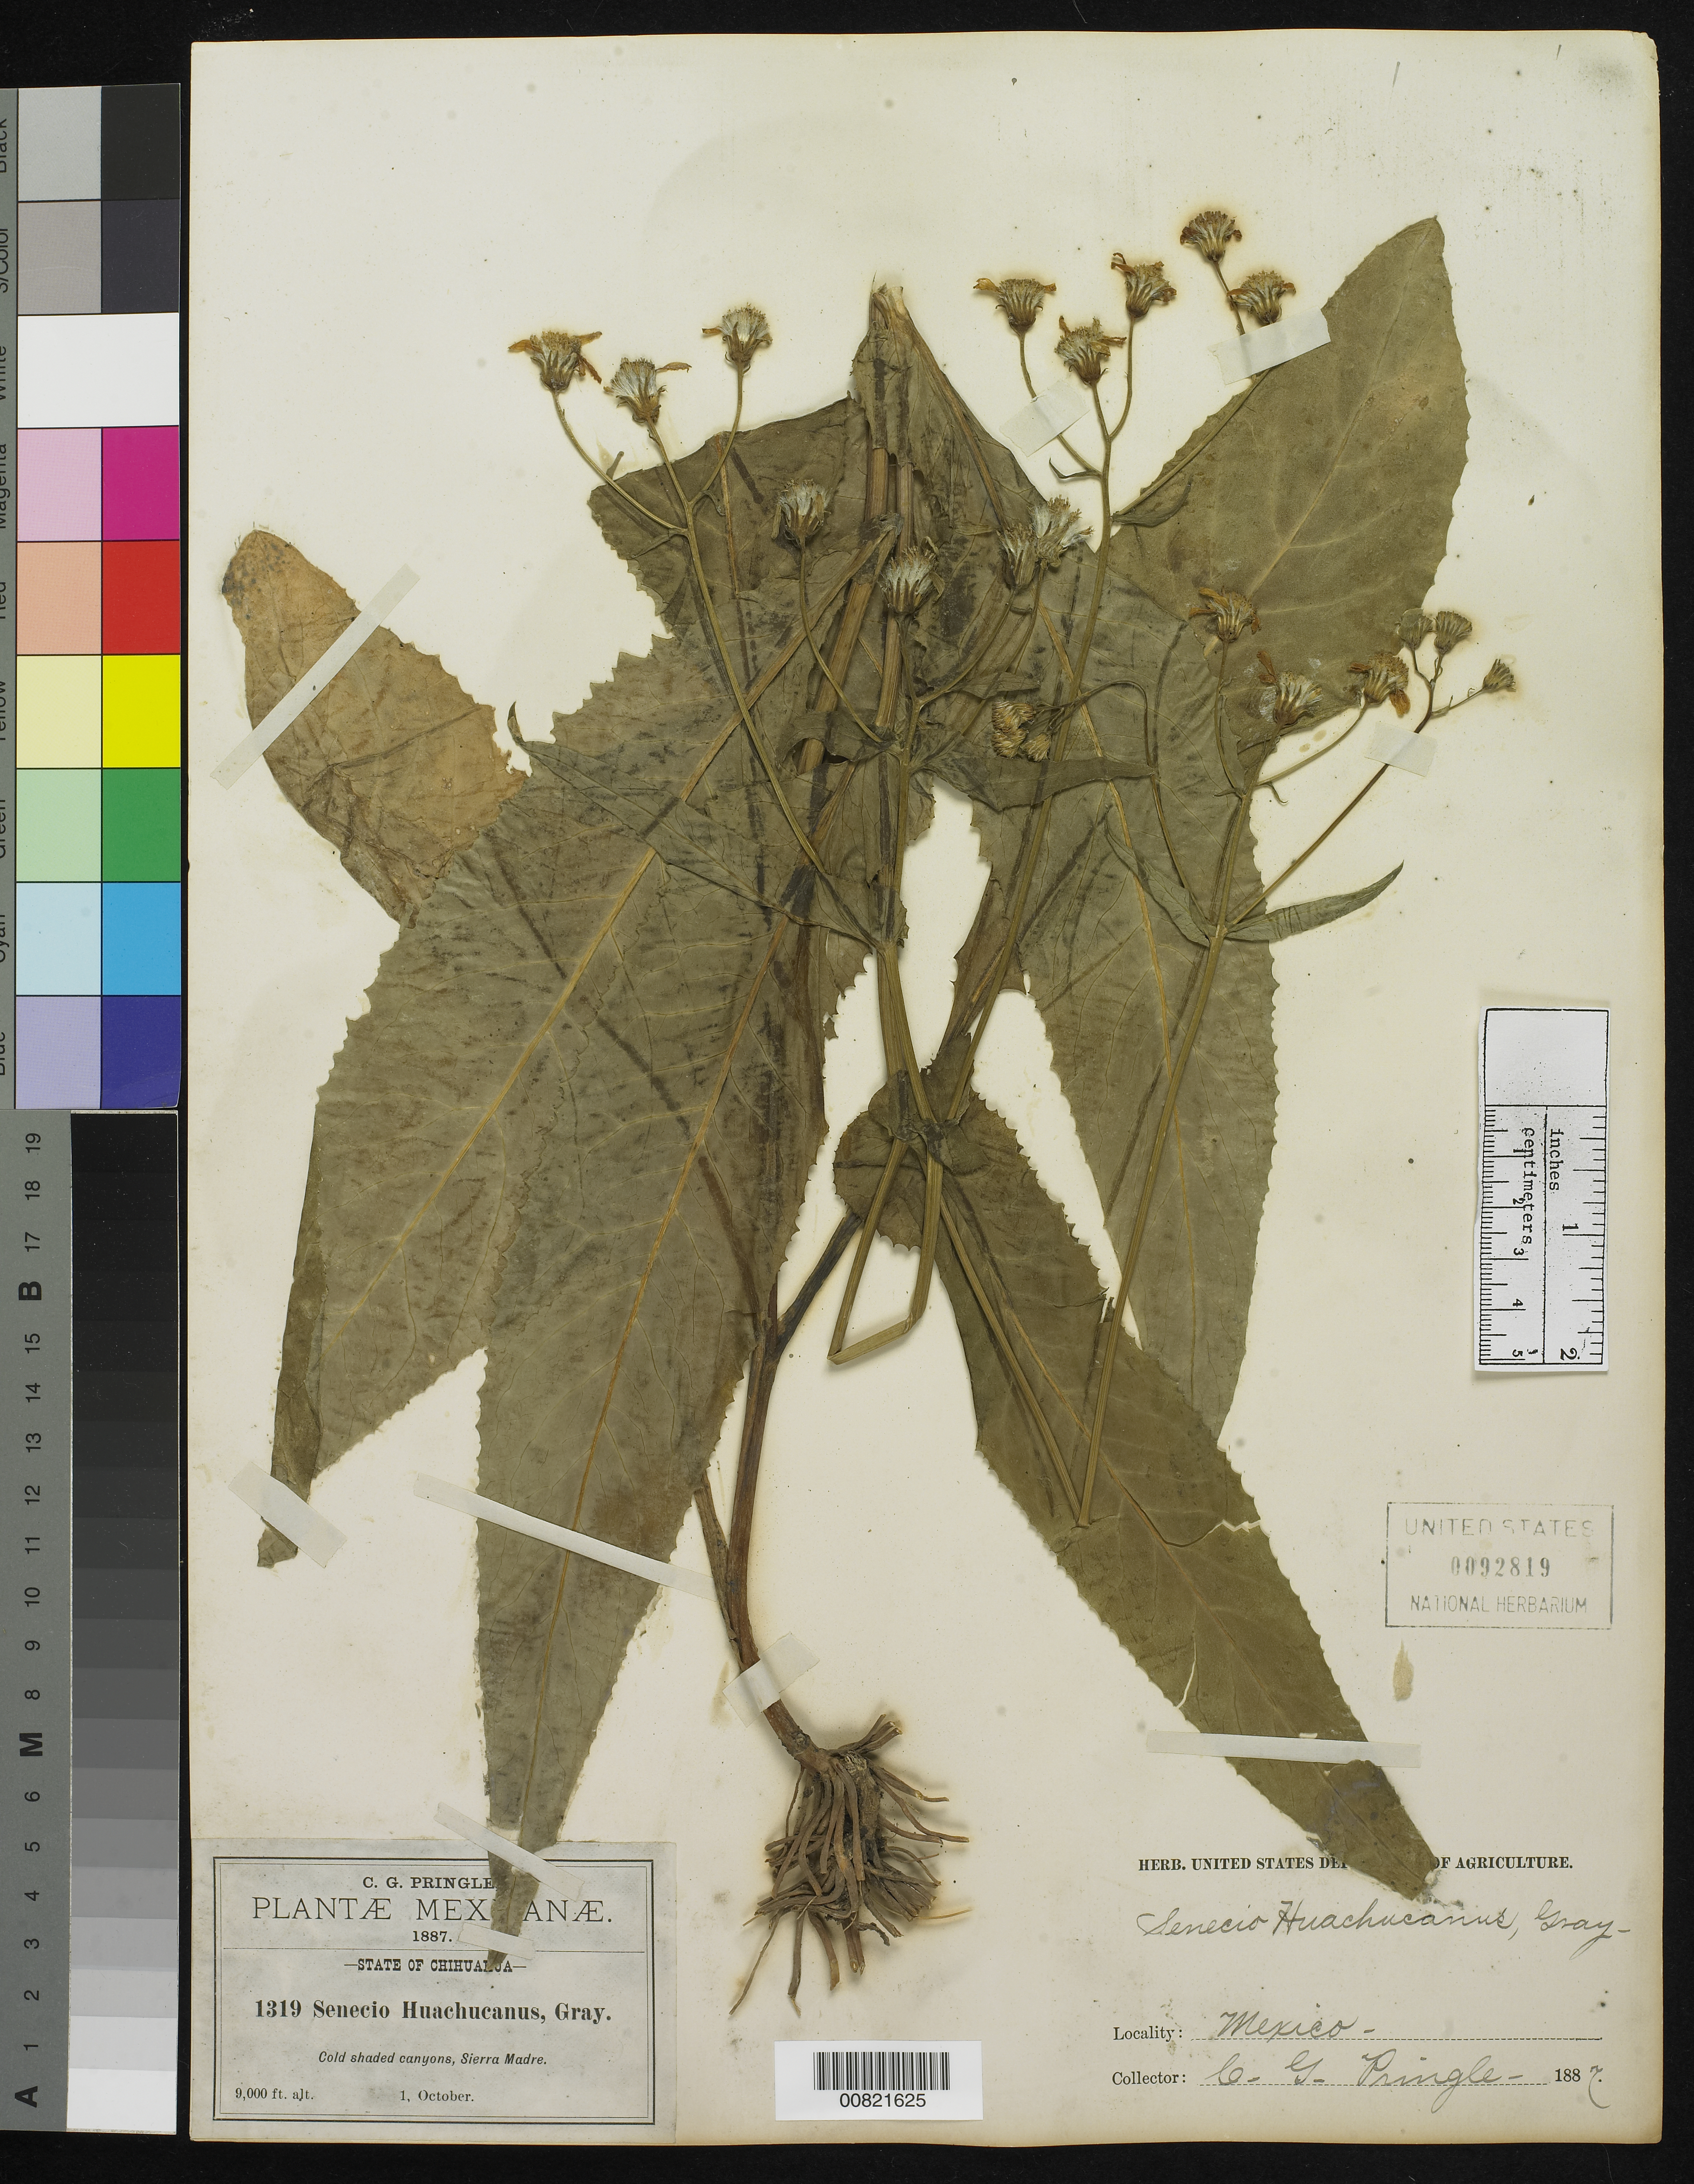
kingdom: Plantae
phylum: Tracheophyta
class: Magnoliopsida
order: Asterales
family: Asteraceae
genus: Senecio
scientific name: Senecio multidentatus var. huachucanus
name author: (Gray) T.M. Barkley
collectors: C. G. Pringle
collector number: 1319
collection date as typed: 01 Oct 1887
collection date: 1887-10-01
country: Mexico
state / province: Chihuahua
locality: Sierra Madre, Chihuahua.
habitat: Cool shaded canyons.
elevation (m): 2743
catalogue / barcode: US 92819